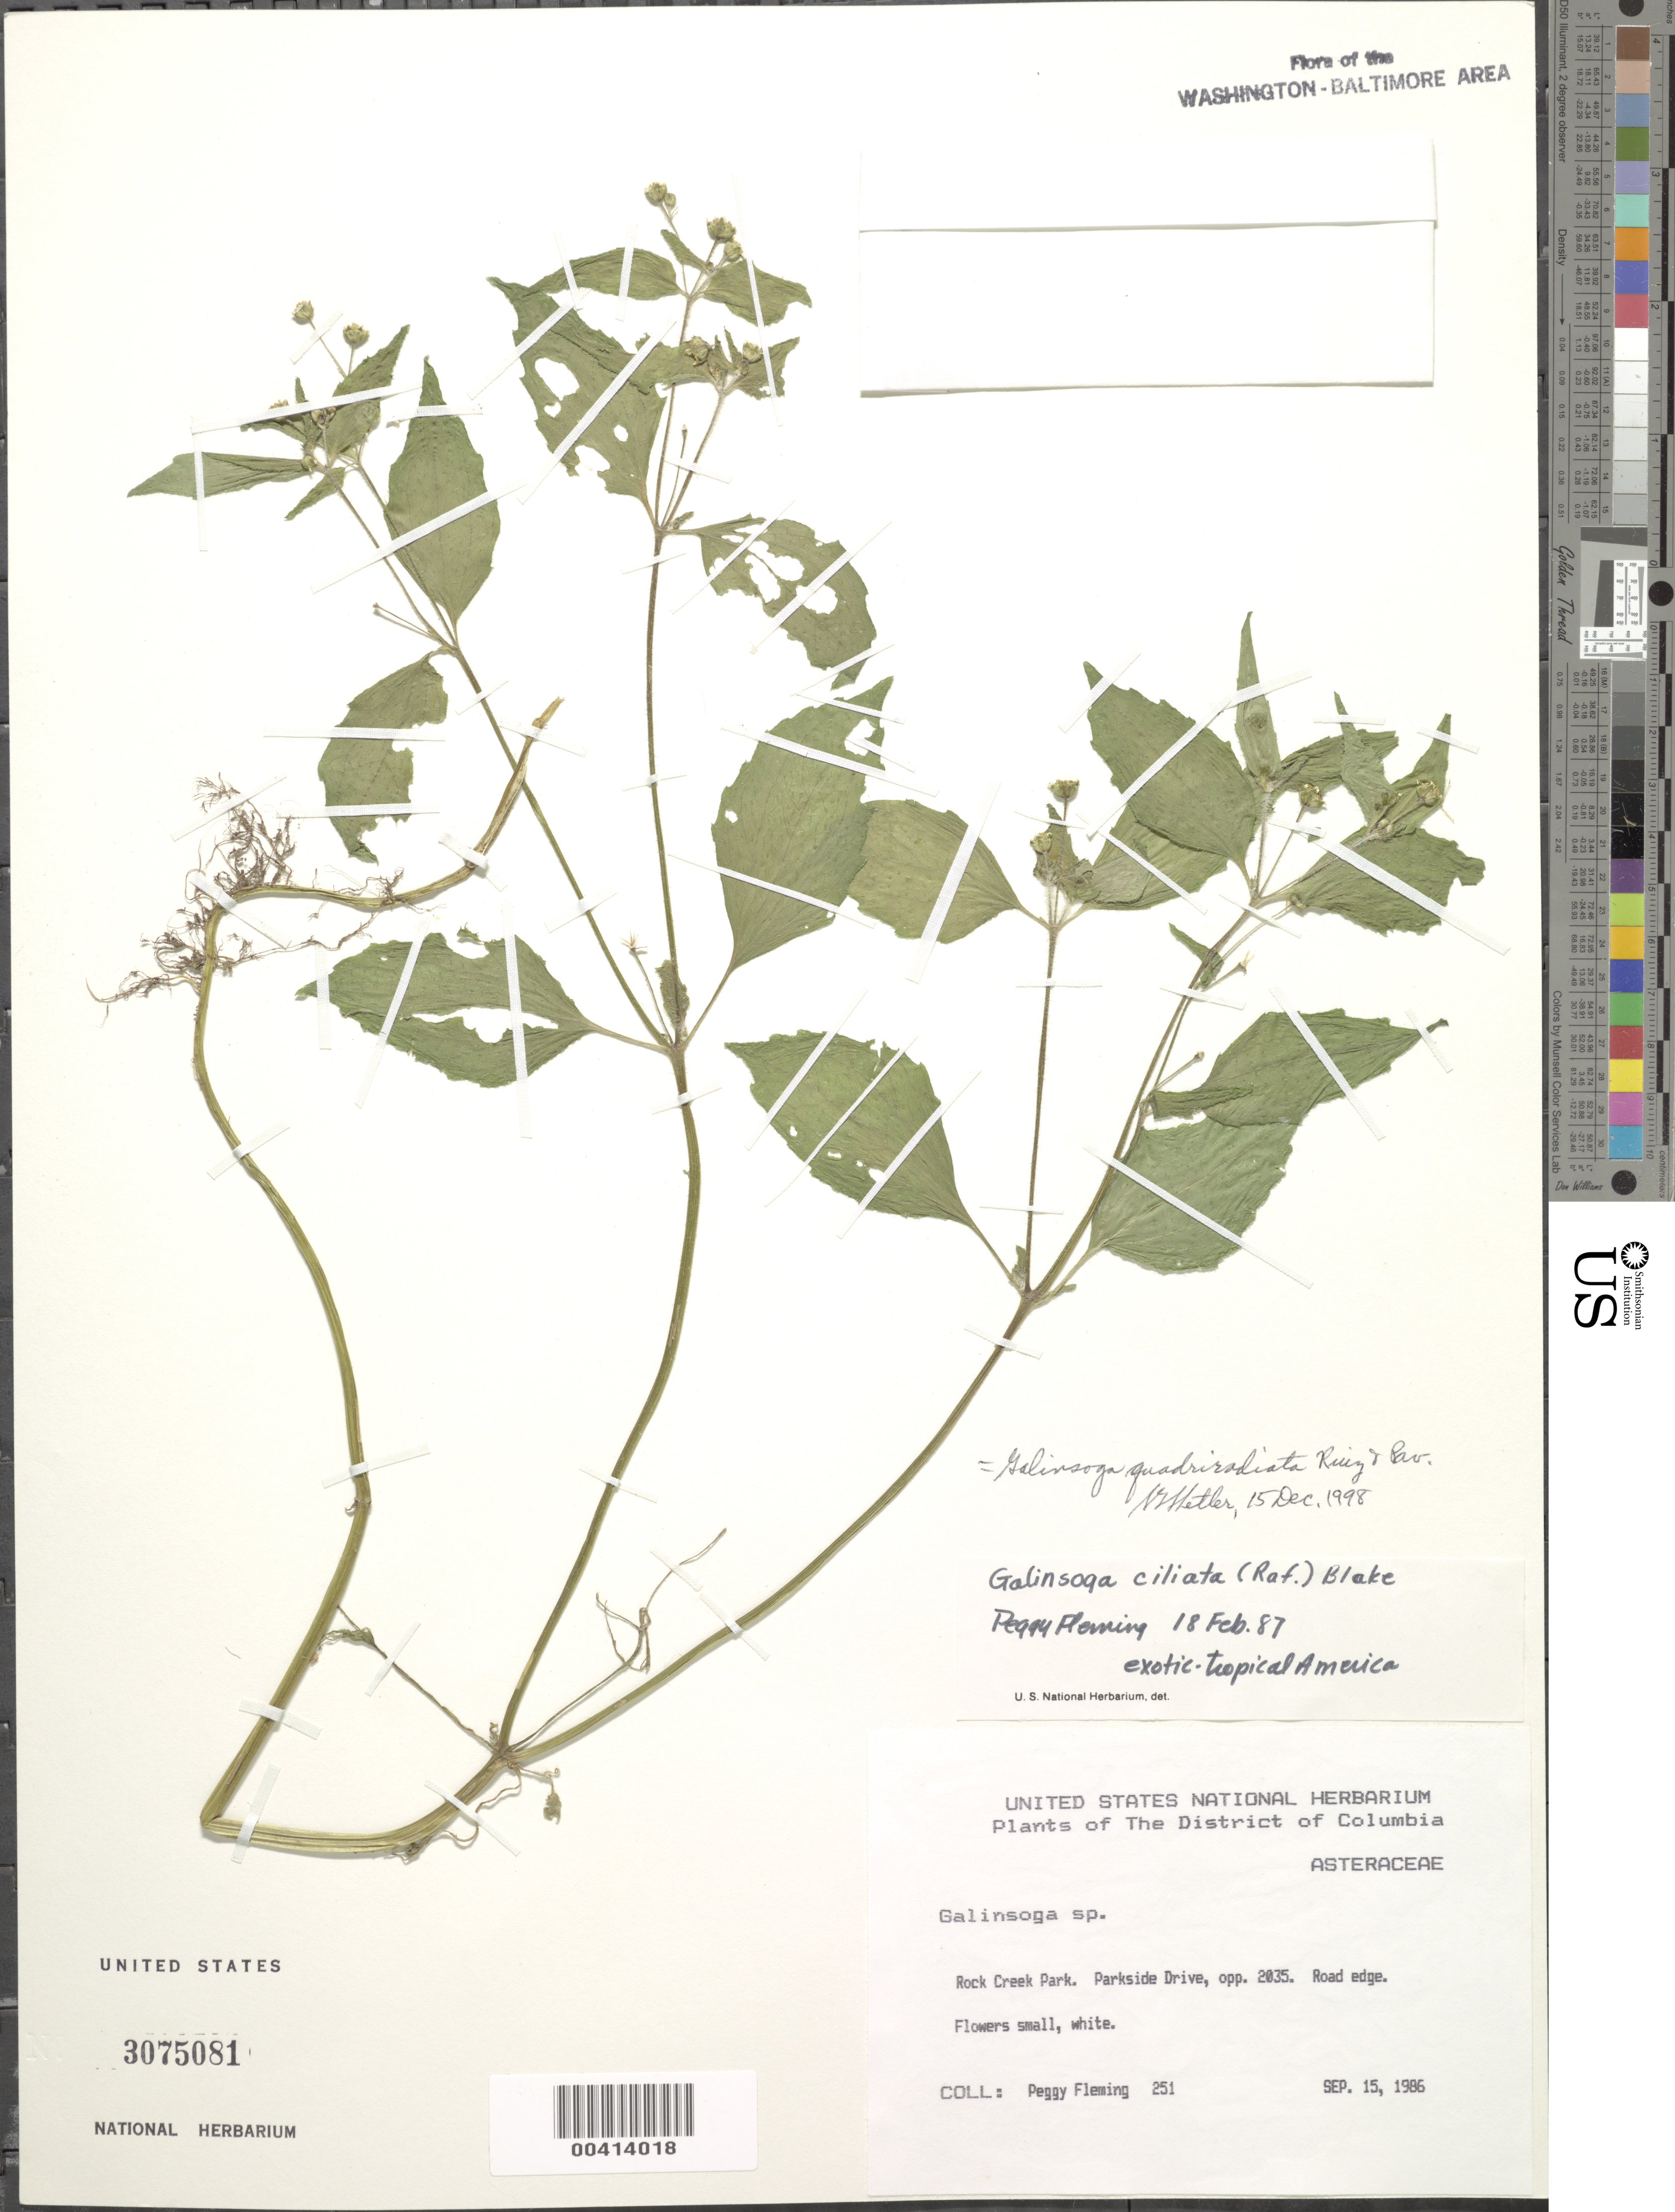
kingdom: Plantae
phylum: Tracheophyta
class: Magnoliopsida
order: Asterales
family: Asteraceae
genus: Galinsoga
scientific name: Galinsoga quadriradiata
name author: Ruiz & Pav.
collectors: P. Fleming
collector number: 251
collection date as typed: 15 Sep 1986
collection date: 1986-09-15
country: United States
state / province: District of Columbia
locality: Rock Creek Park, Parkside Drive, opposite 2035 Rock Creek Park & vicinity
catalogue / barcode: US 3075081